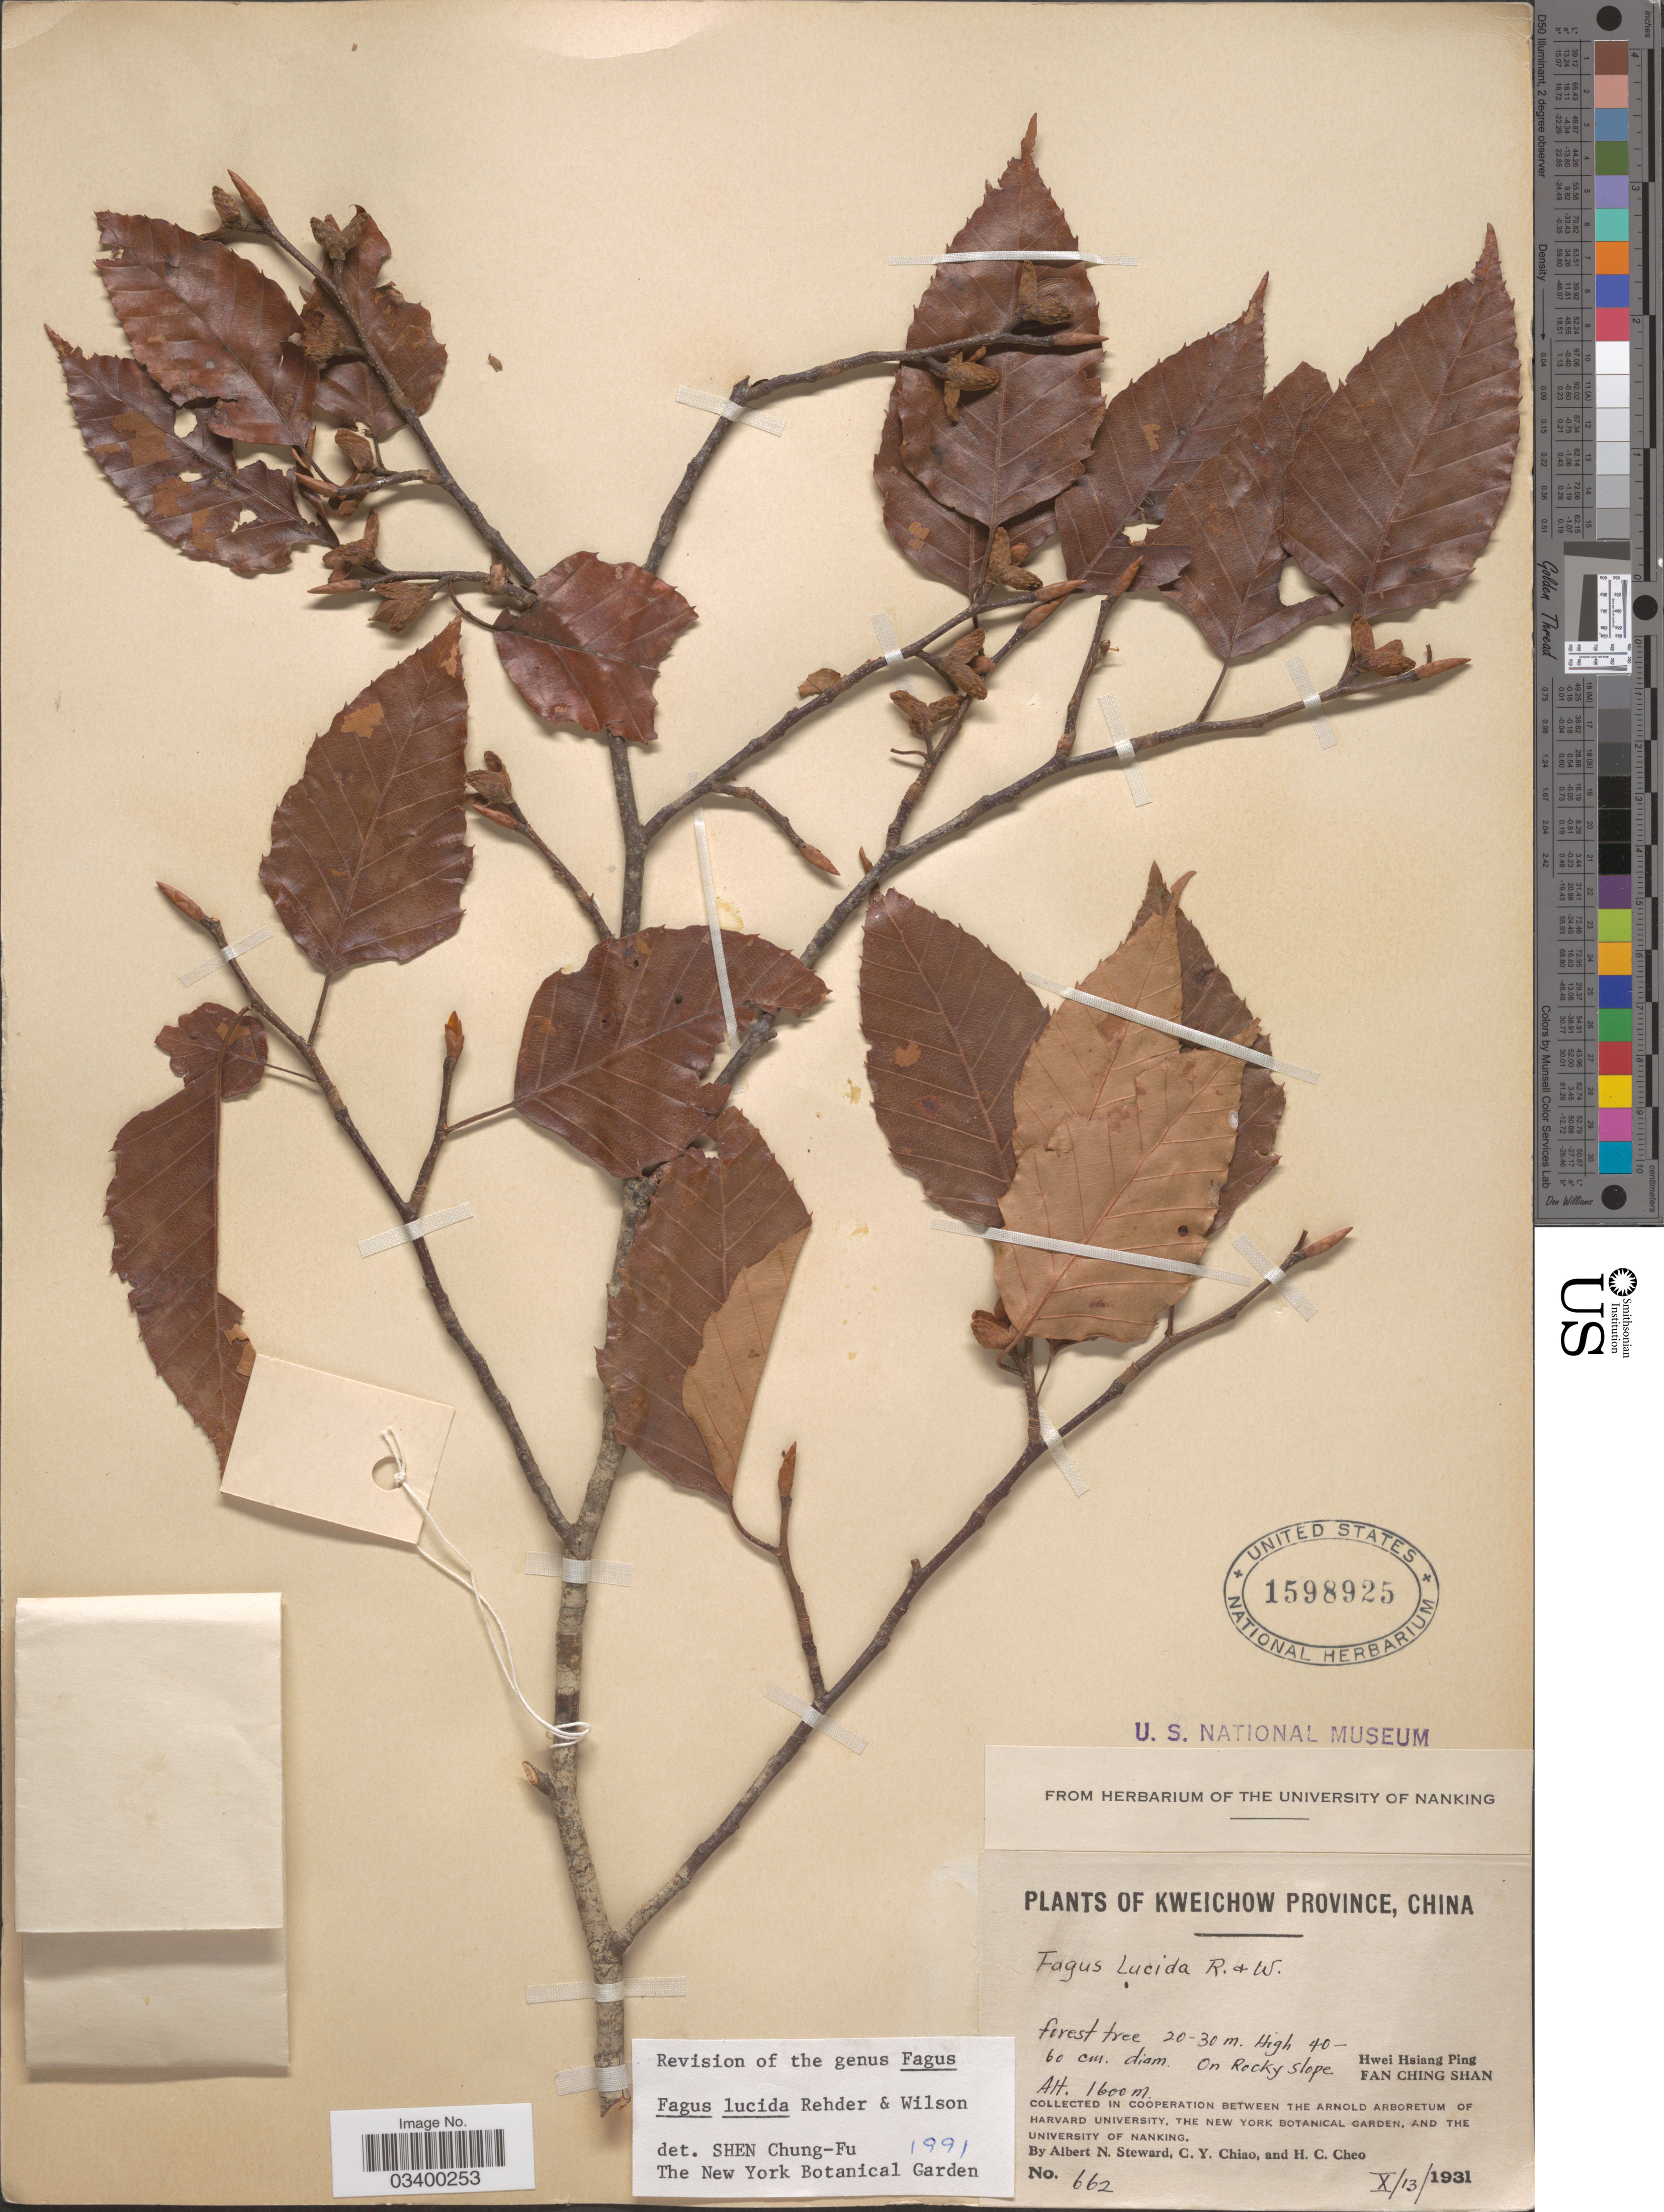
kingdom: Plantae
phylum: Tracheophyta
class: Magnoliopsida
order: Fagales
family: Fagaceae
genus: Fagus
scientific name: Fagus lucida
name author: Rehder & E.H. Wilson in Sarg.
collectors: A. N. Steward, C. Y. Chiao & H. Cheo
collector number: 662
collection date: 1931-10-13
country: China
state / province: Guizhou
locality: Kweichow Province. Hwei Hsiang Ping. Fan Ching Shan.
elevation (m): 1600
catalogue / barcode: US 1598925